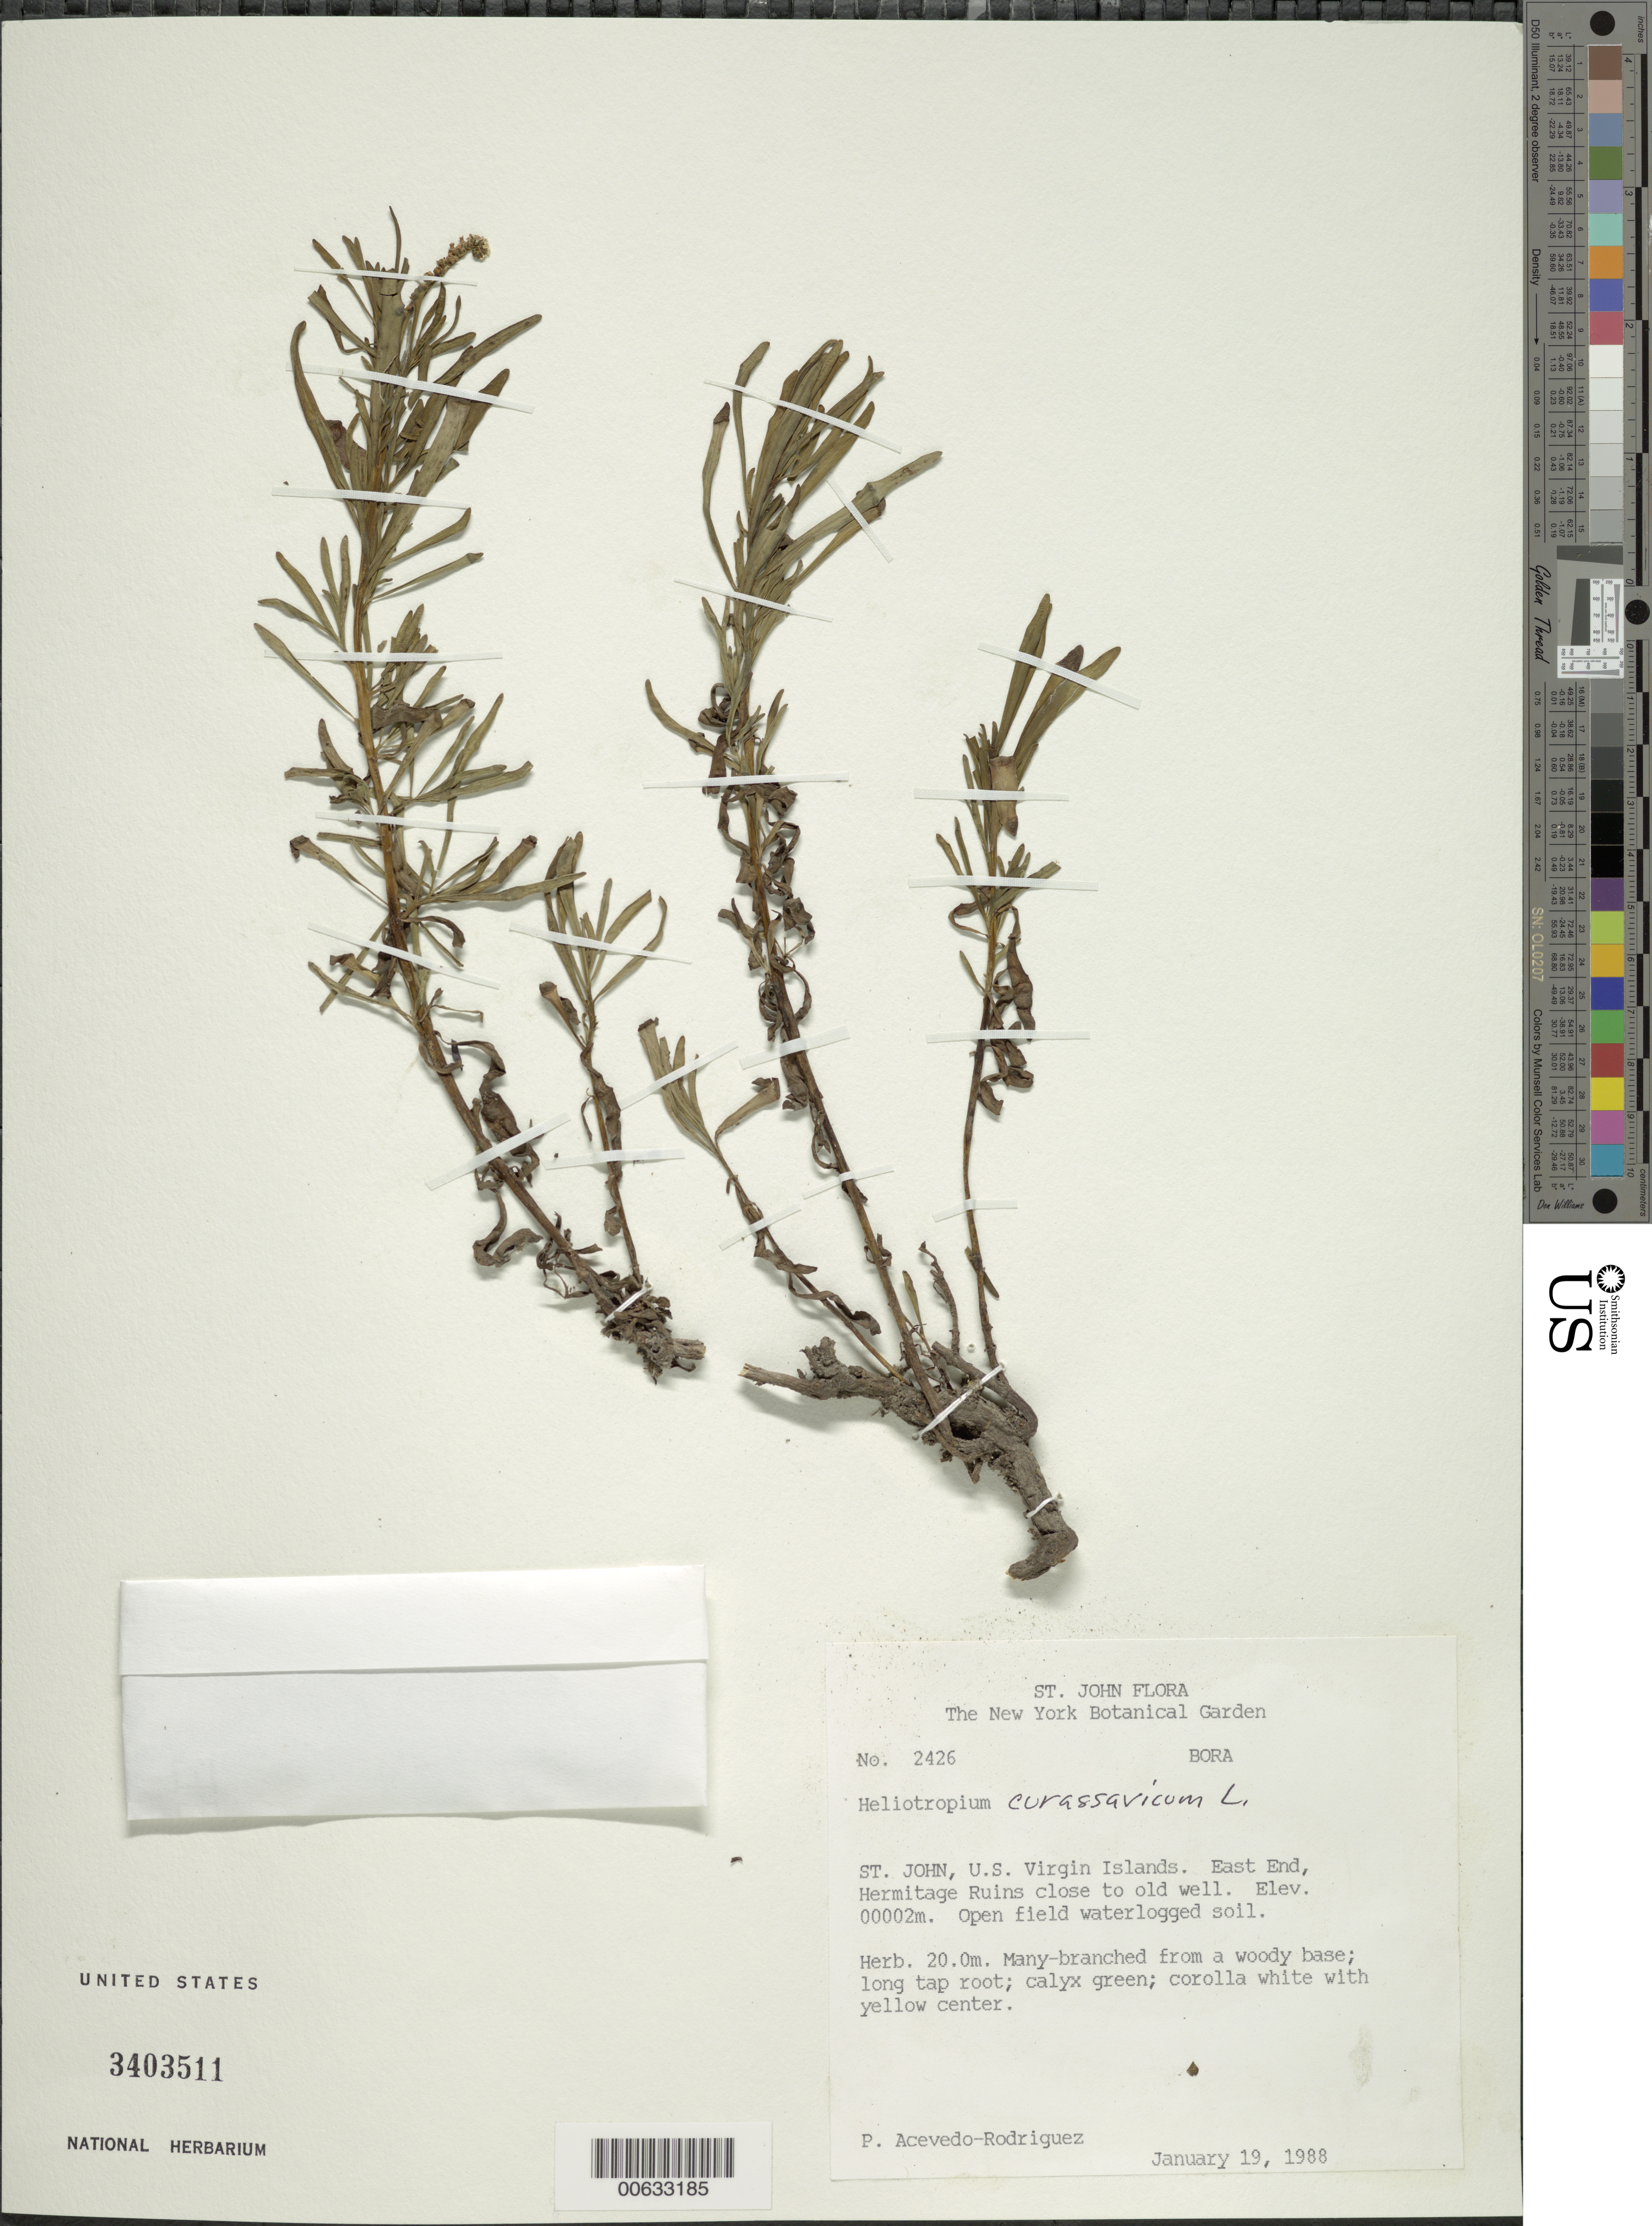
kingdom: Plantae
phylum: Tracheophyta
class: Magnoliopsida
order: Boraginales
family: Heliotropiaceae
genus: Heliotropium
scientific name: Heliotropium curassavicum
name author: L.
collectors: P. Acevedo-Rodr.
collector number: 2426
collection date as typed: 19 Jan 1988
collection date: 1988-01-19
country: U.S. Virgin Islands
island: St. John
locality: East End Quarter; Hermitage Ruins close to old well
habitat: Open field waterlogged soil.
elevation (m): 2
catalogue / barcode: US 3403511